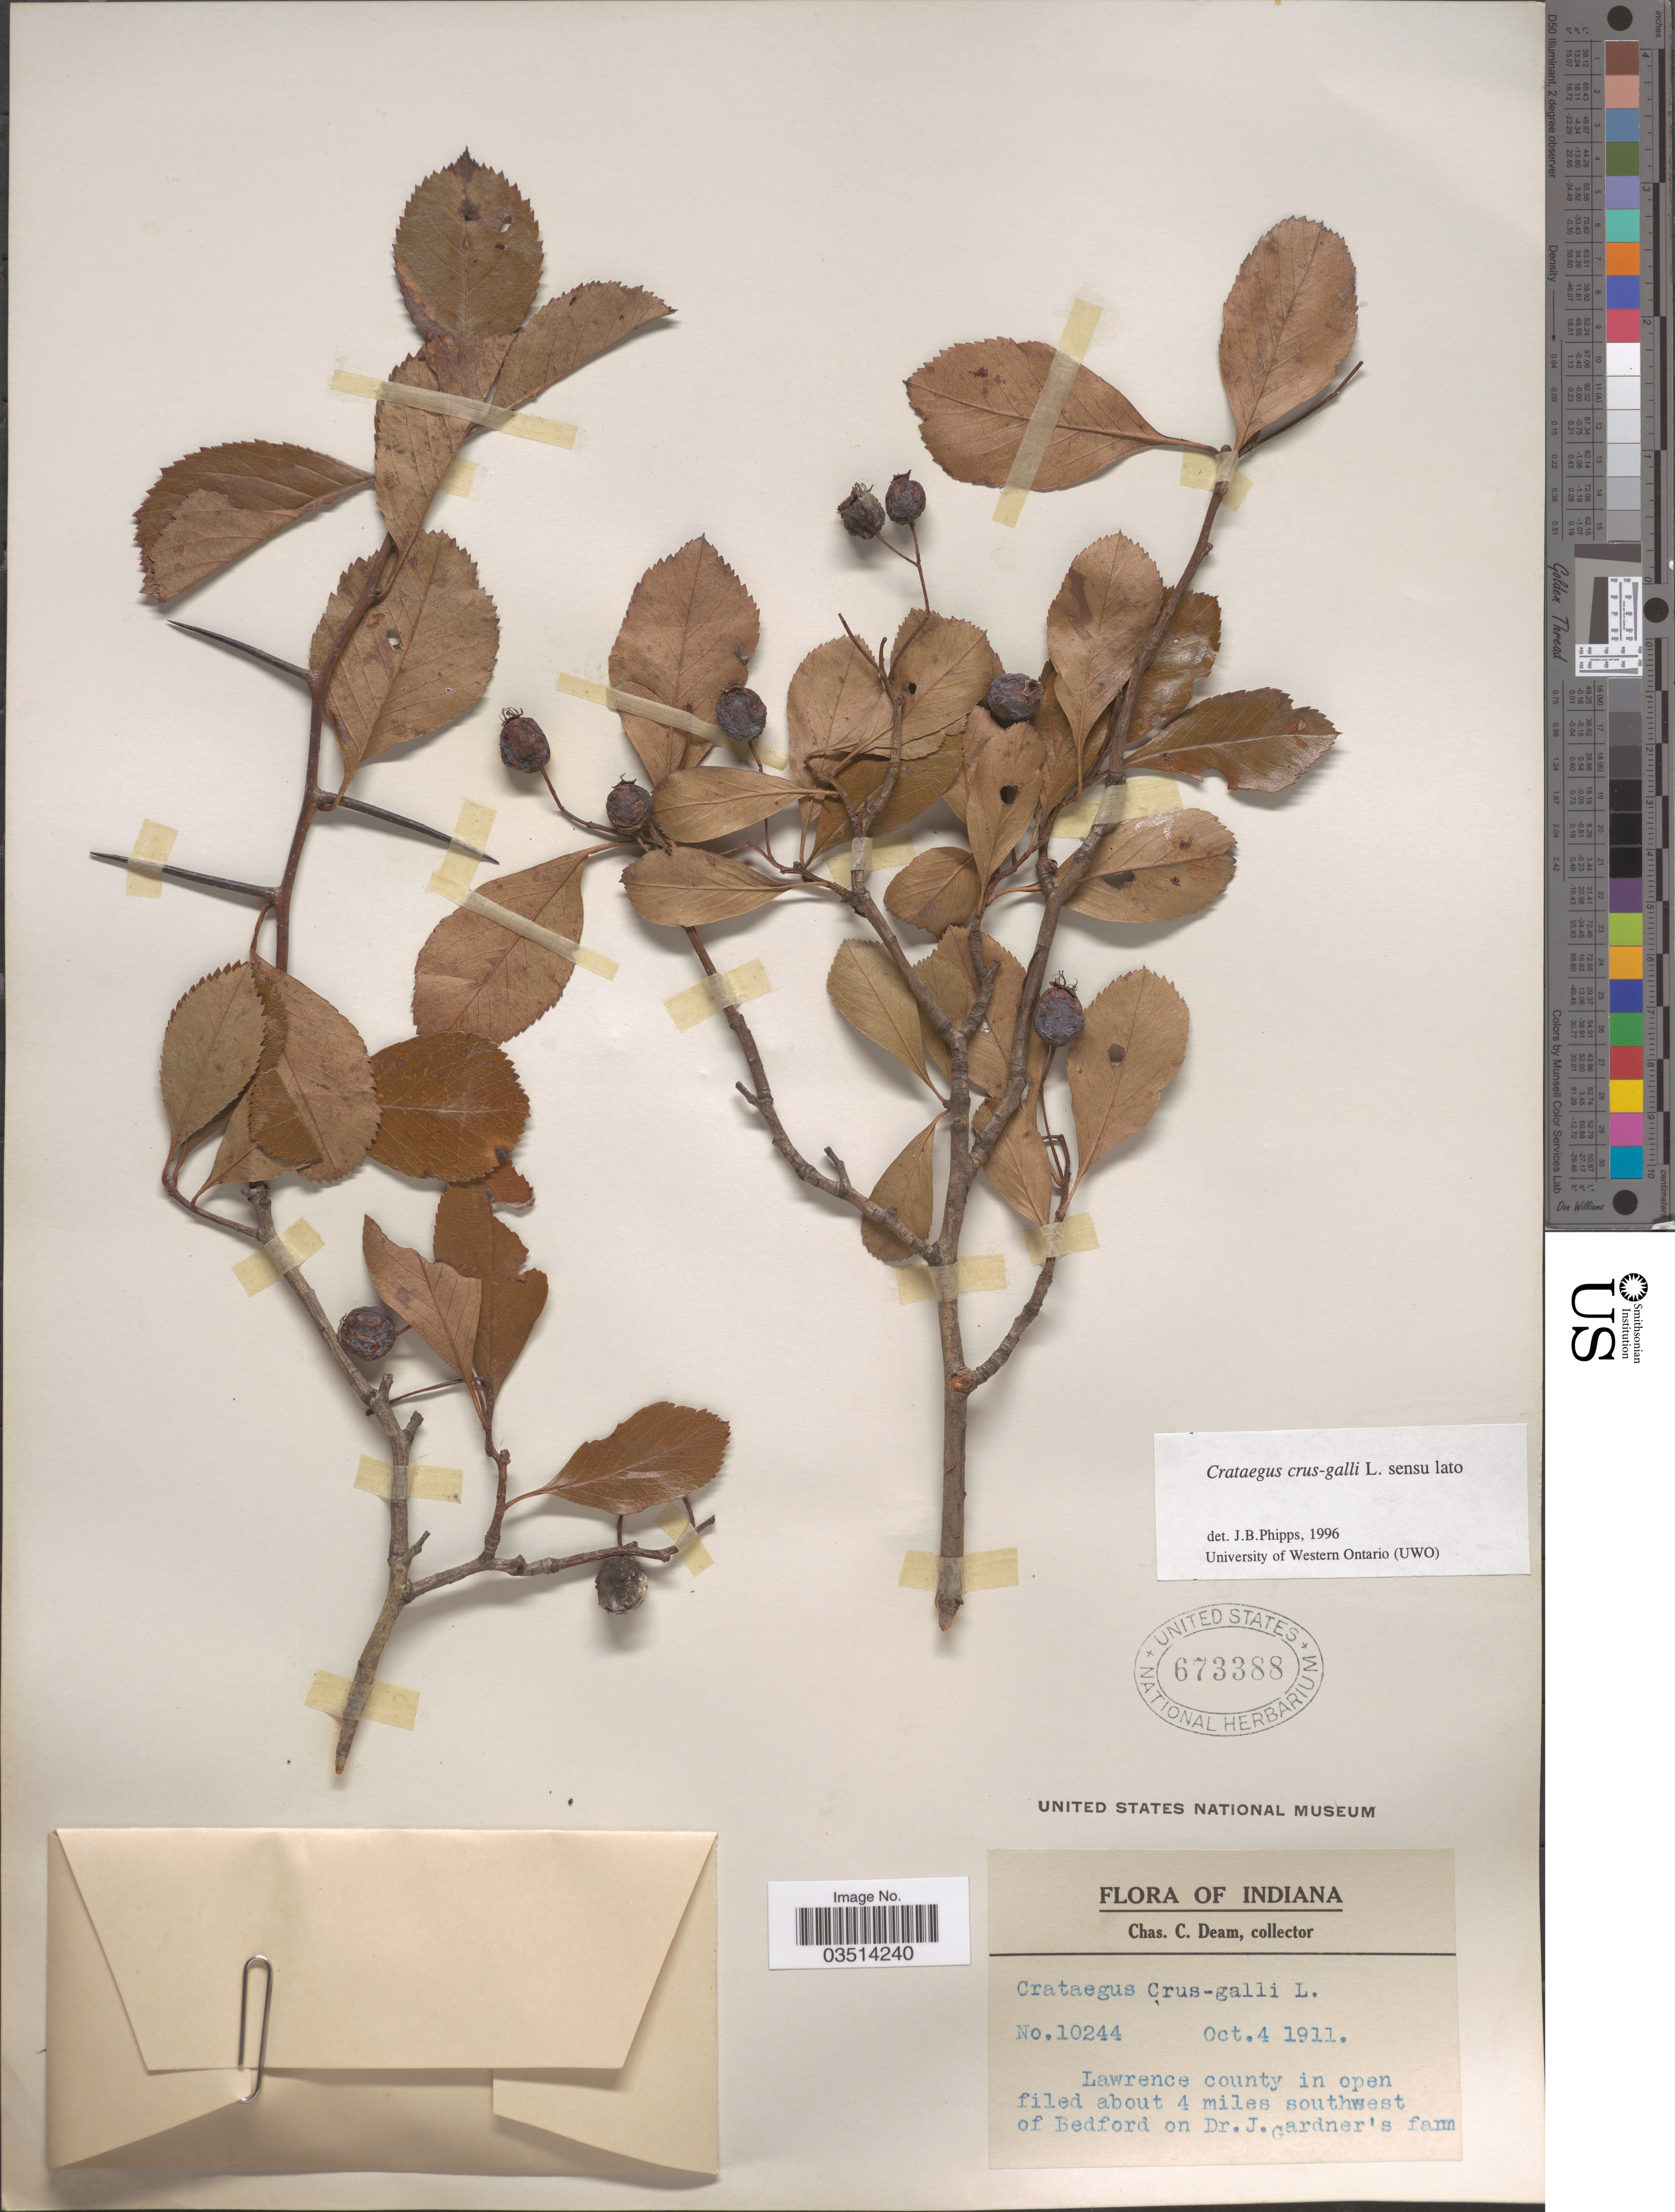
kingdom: Plantae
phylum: Tracheophyta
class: Magnoliopsida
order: Rosales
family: Rosaceae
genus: Crataegus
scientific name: Crataegus crus-galli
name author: L.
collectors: C. C. Deam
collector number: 10244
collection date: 1911-10-04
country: United States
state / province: Indiana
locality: Lawrence county in open field about 4 miles southwest of Bedford on Dr. J. Gardner's farm.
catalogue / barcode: US 673388